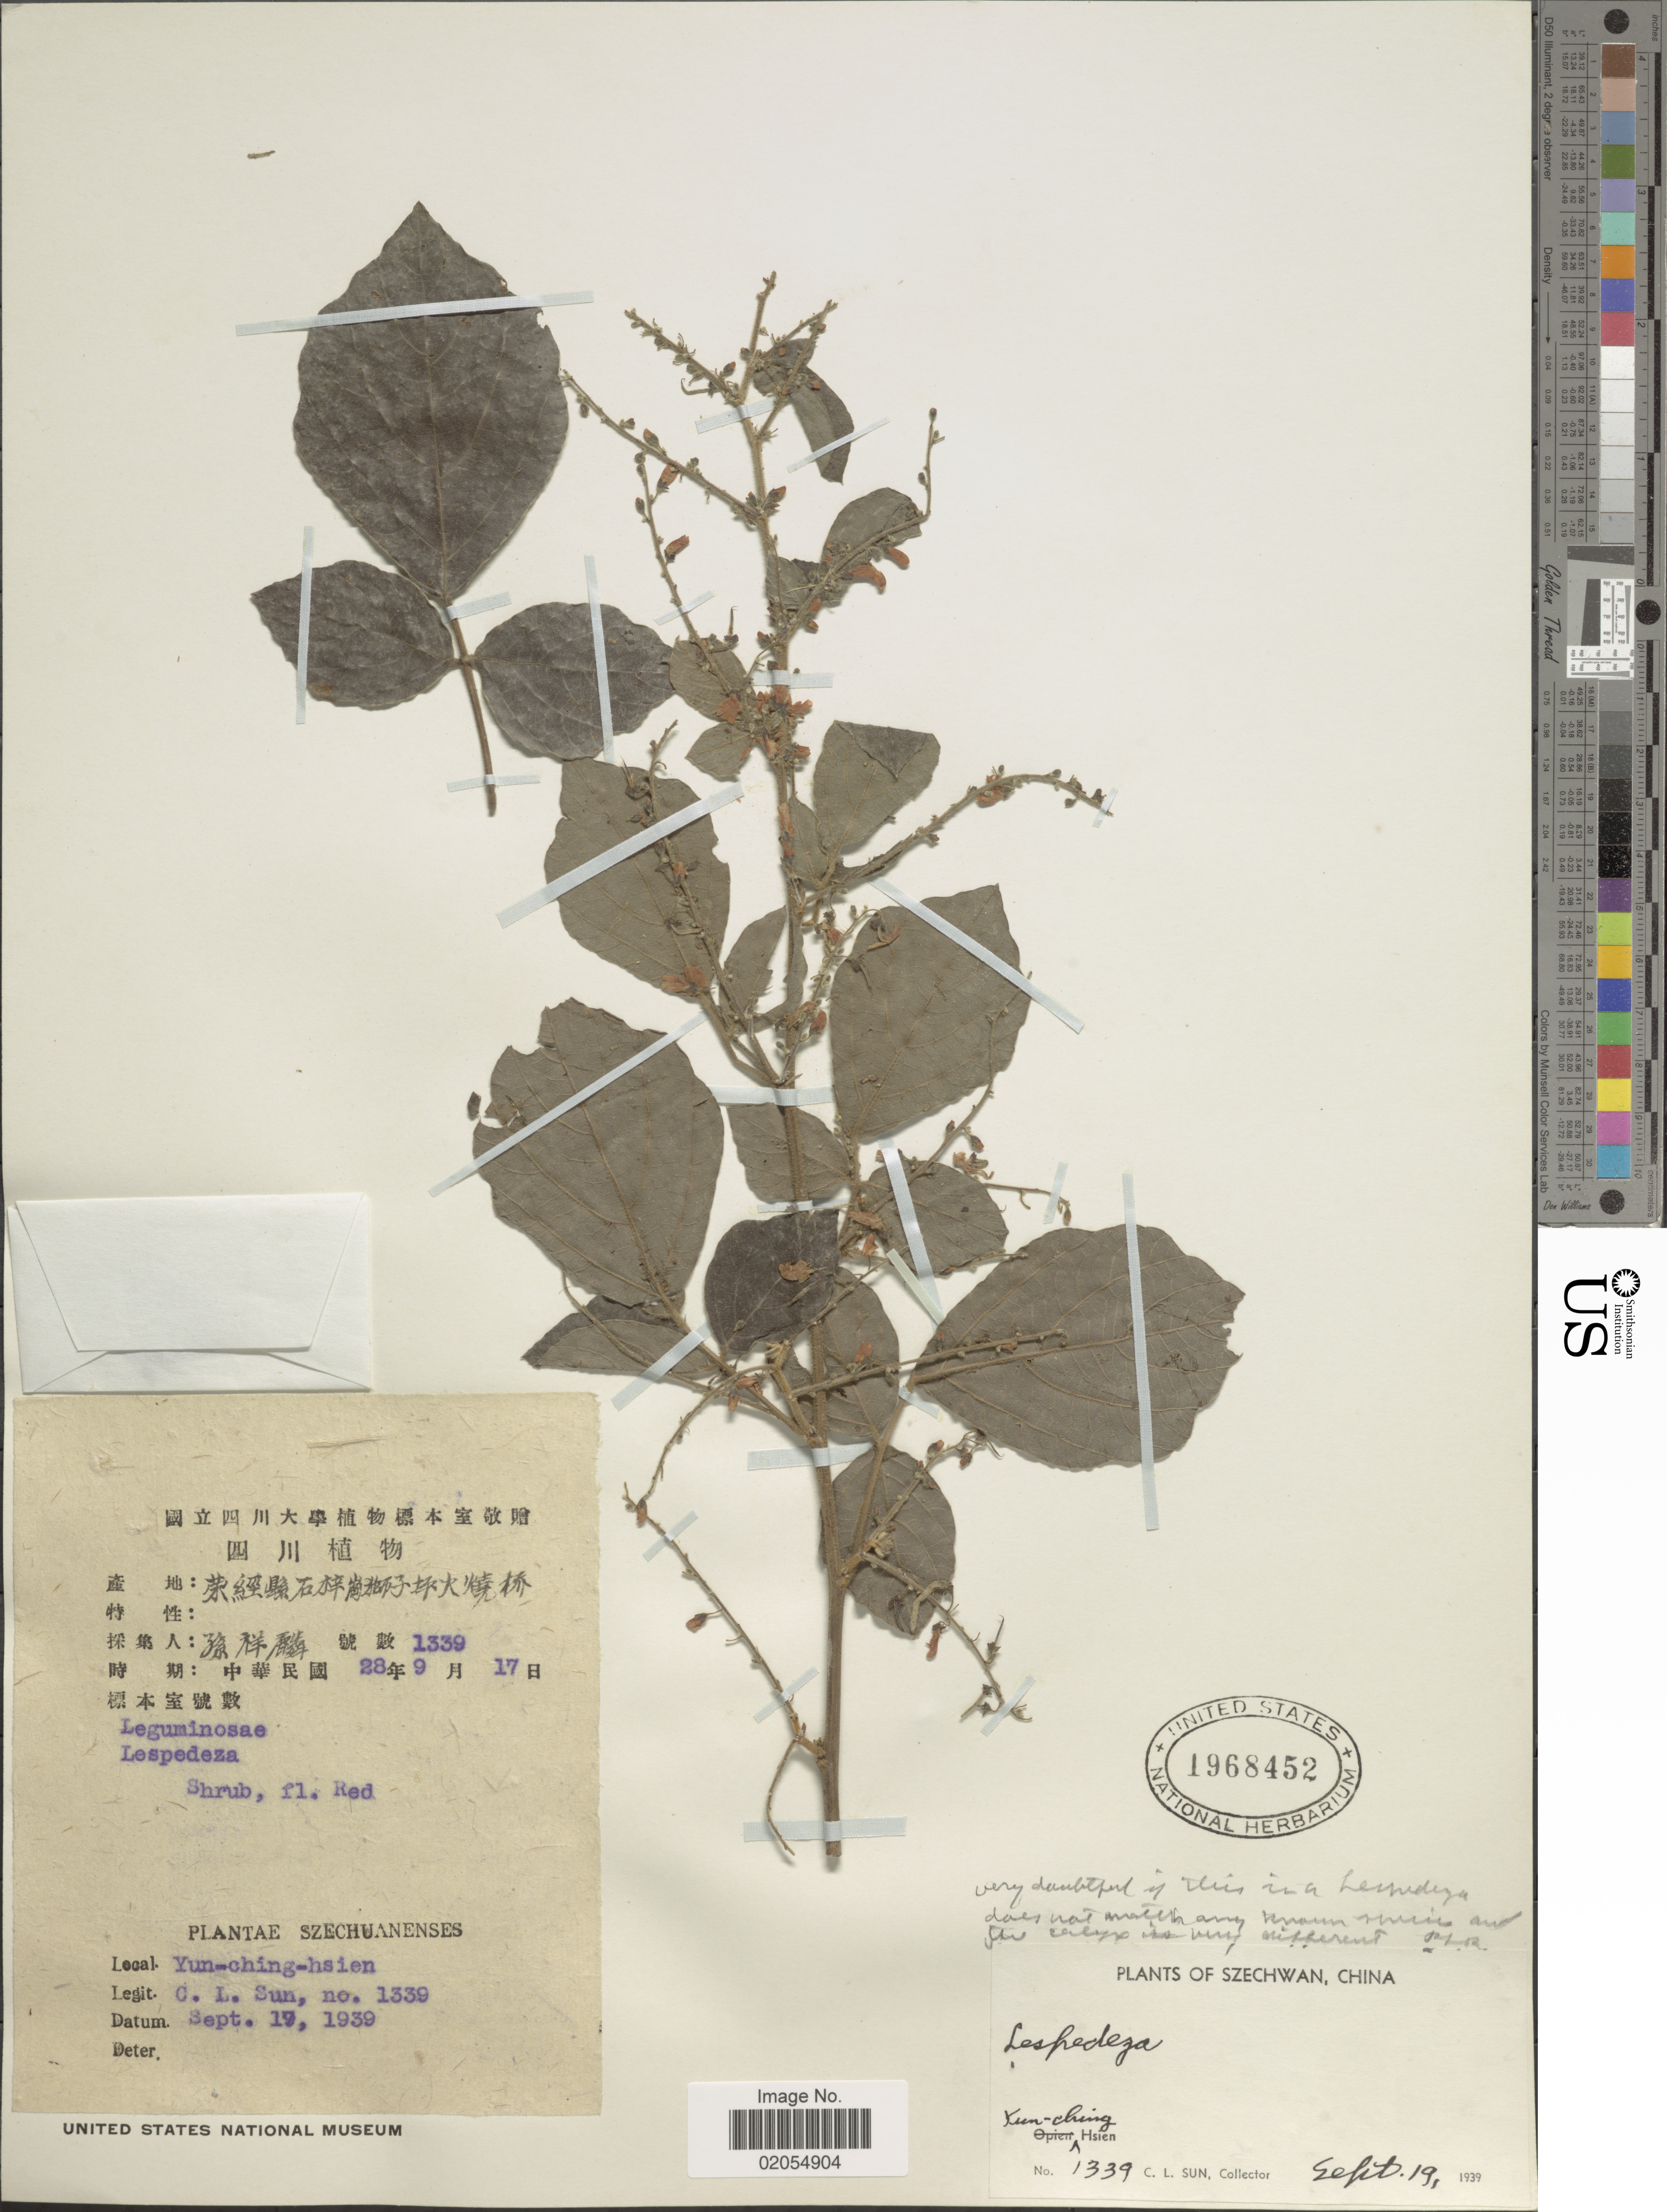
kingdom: Plantae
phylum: Tracheophyta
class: Magnoliopsida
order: Fabales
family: Fabaceae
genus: Puhuaea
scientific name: Puhuaea sequax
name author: (Wall.) H. Ohashi & K. Ohashi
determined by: Strong, Mark T., (BOT), Smithsonian Institution - National Museum of Natural History (UNITED STATES)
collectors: C. Sun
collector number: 1339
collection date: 1939-09-19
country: China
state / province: Sichuan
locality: Szechwan, Yun-ching-hsien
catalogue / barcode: US 1968452